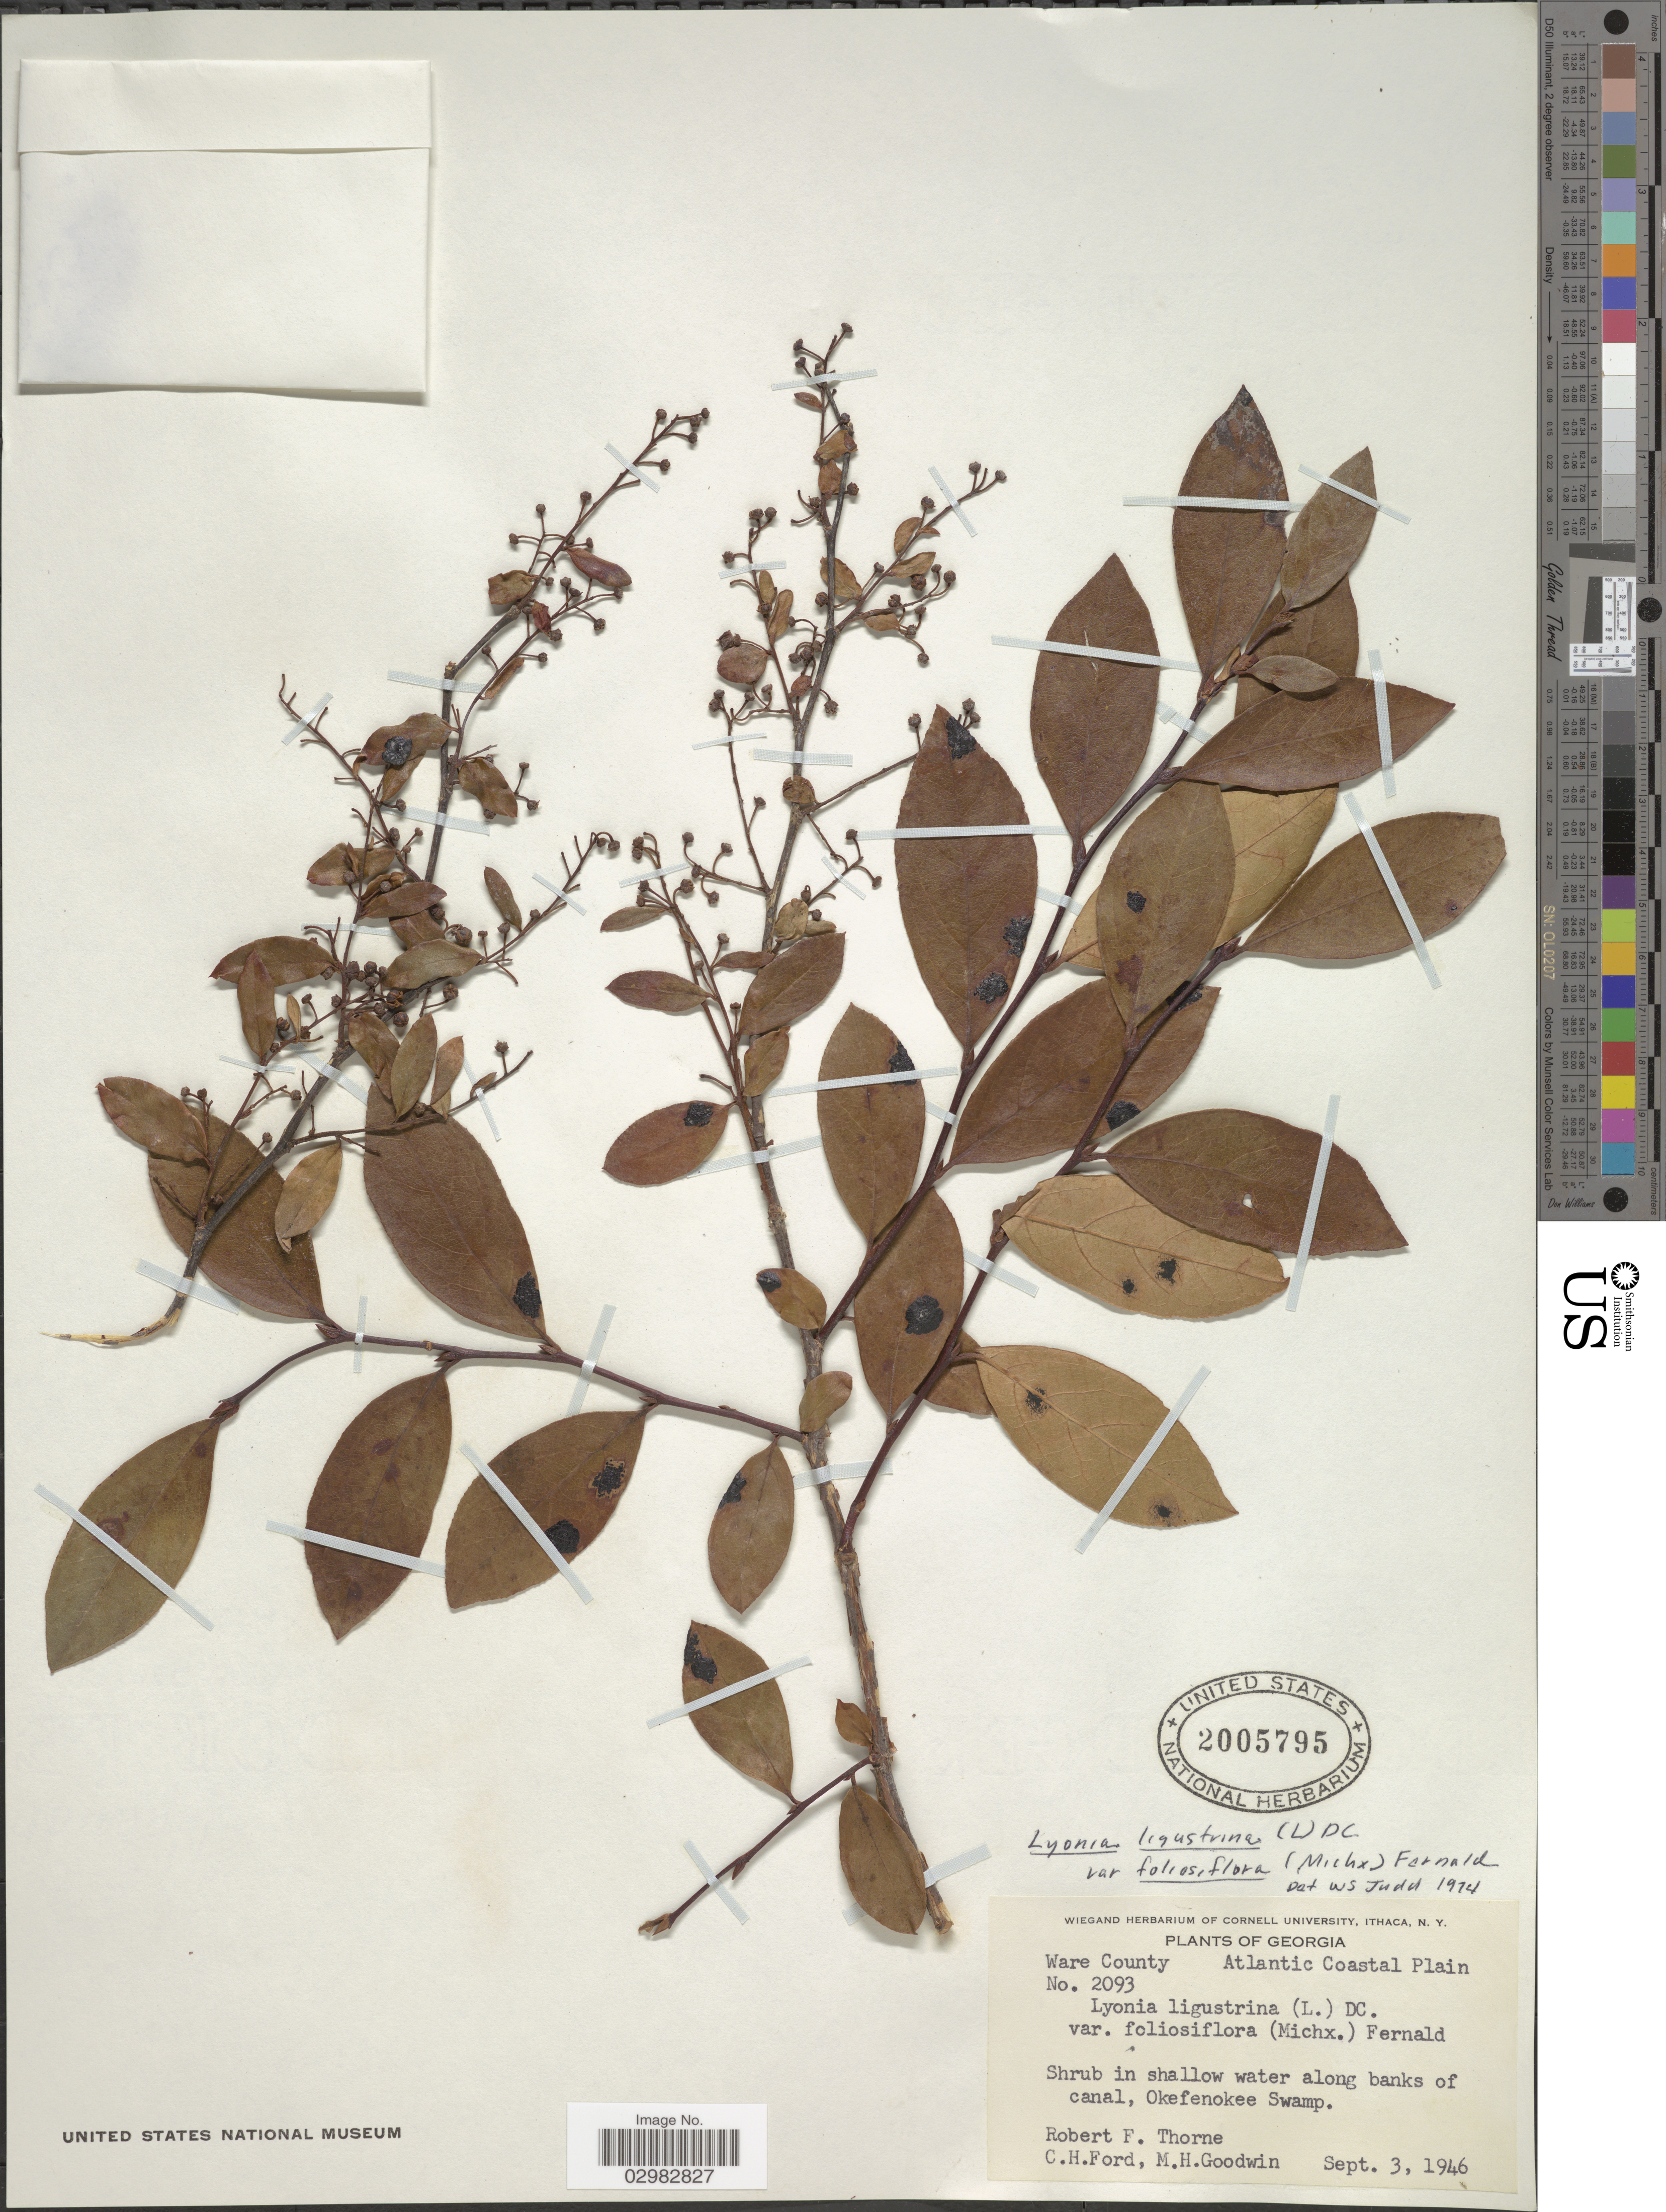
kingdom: Plantae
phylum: Tracheophyta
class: Magnoliopsida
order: Ericales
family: Ericaceae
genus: Lyonia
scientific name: Lyonia ligustrina var. foliosiflora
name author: (Michx.) Fernald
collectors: R. F. Thorne, C. H. Ford & M. Goodwin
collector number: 2093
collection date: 1946-09-03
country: United States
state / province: Georgia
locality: Ware County, Atlantic Coastal Plain, Shrub in shallow water along banks of canal, Okefenokee Swamp.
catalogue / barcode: US 2005795